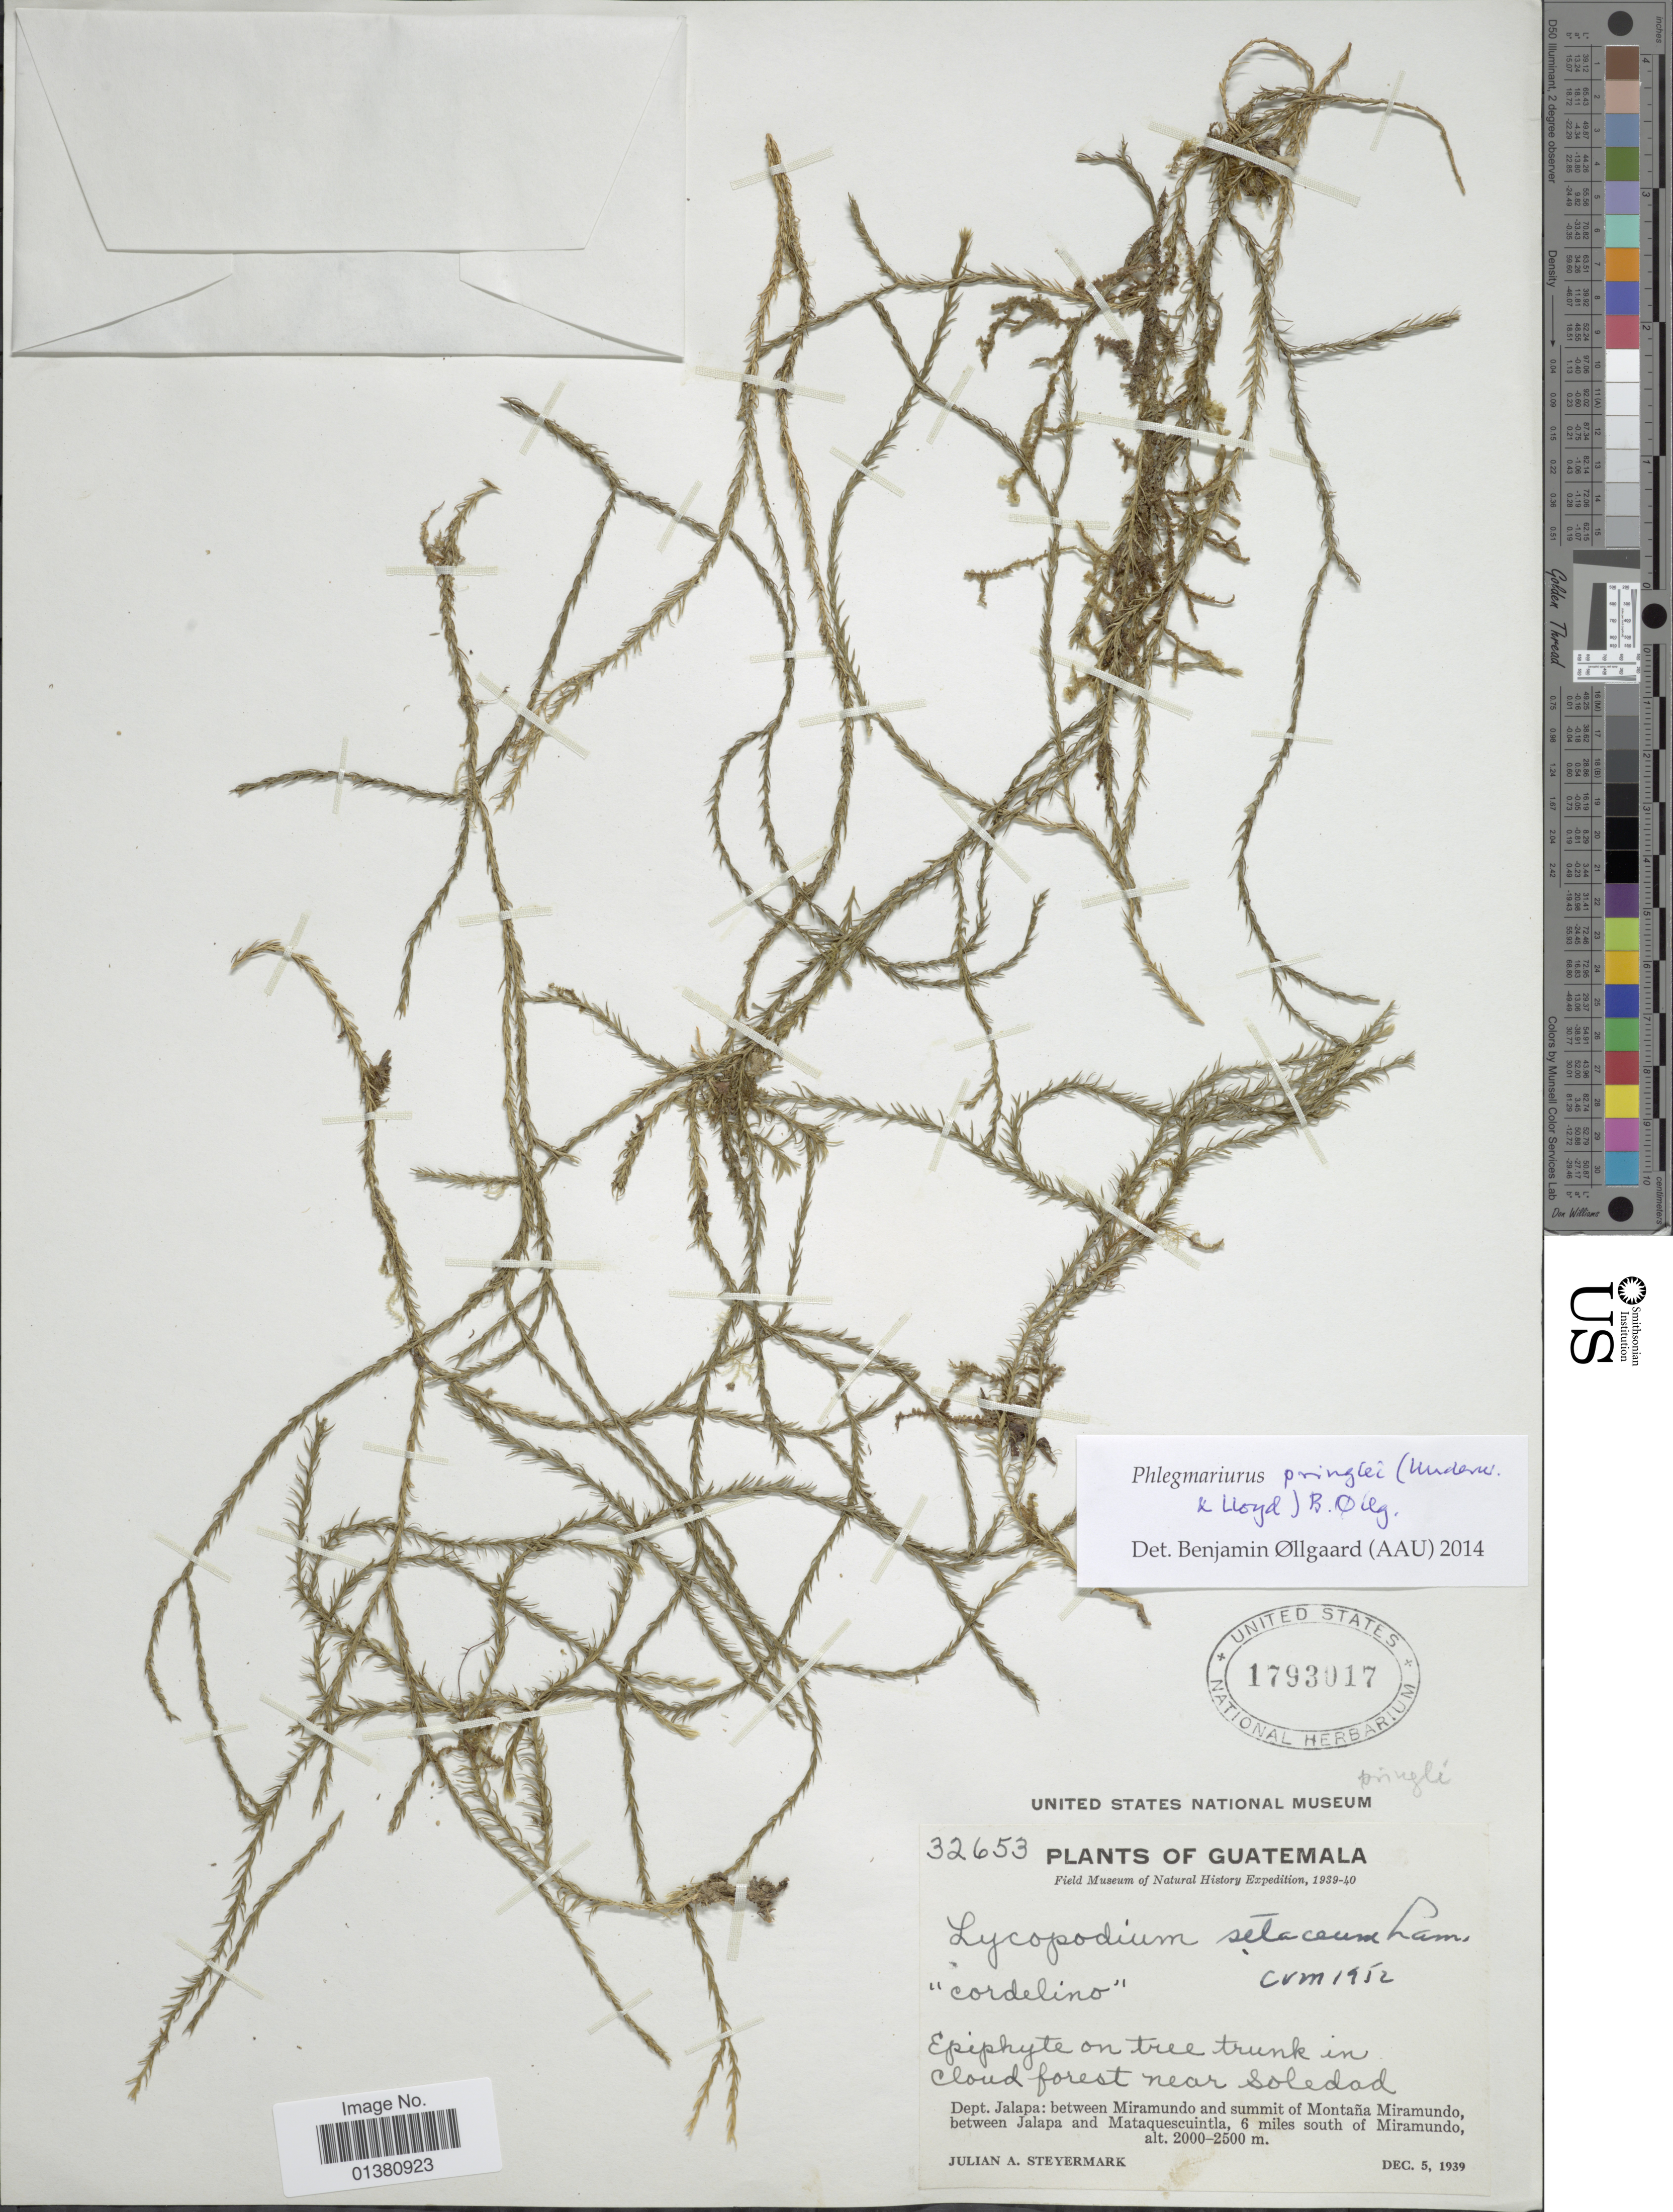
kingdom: Plantae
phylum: Tracheophyta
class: Lycopodiopsida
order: Lycopodiales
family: Lycopodiaceae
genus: Phlegmariurus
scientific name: Phlegmariurus pringlei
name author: (Underw. & F.E. Lloyd) B. Øllg.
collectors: J. Steyermark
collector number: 32653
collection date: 1939-12-05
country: Guatemala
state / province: Jalapa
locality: Dept. Jalapa: between Miramundo and summit of Montaña Miramundo, between Jalapa and Mataquescuintla, 6 miles south of Miramundo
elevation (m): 2000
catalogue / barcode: US 1793017